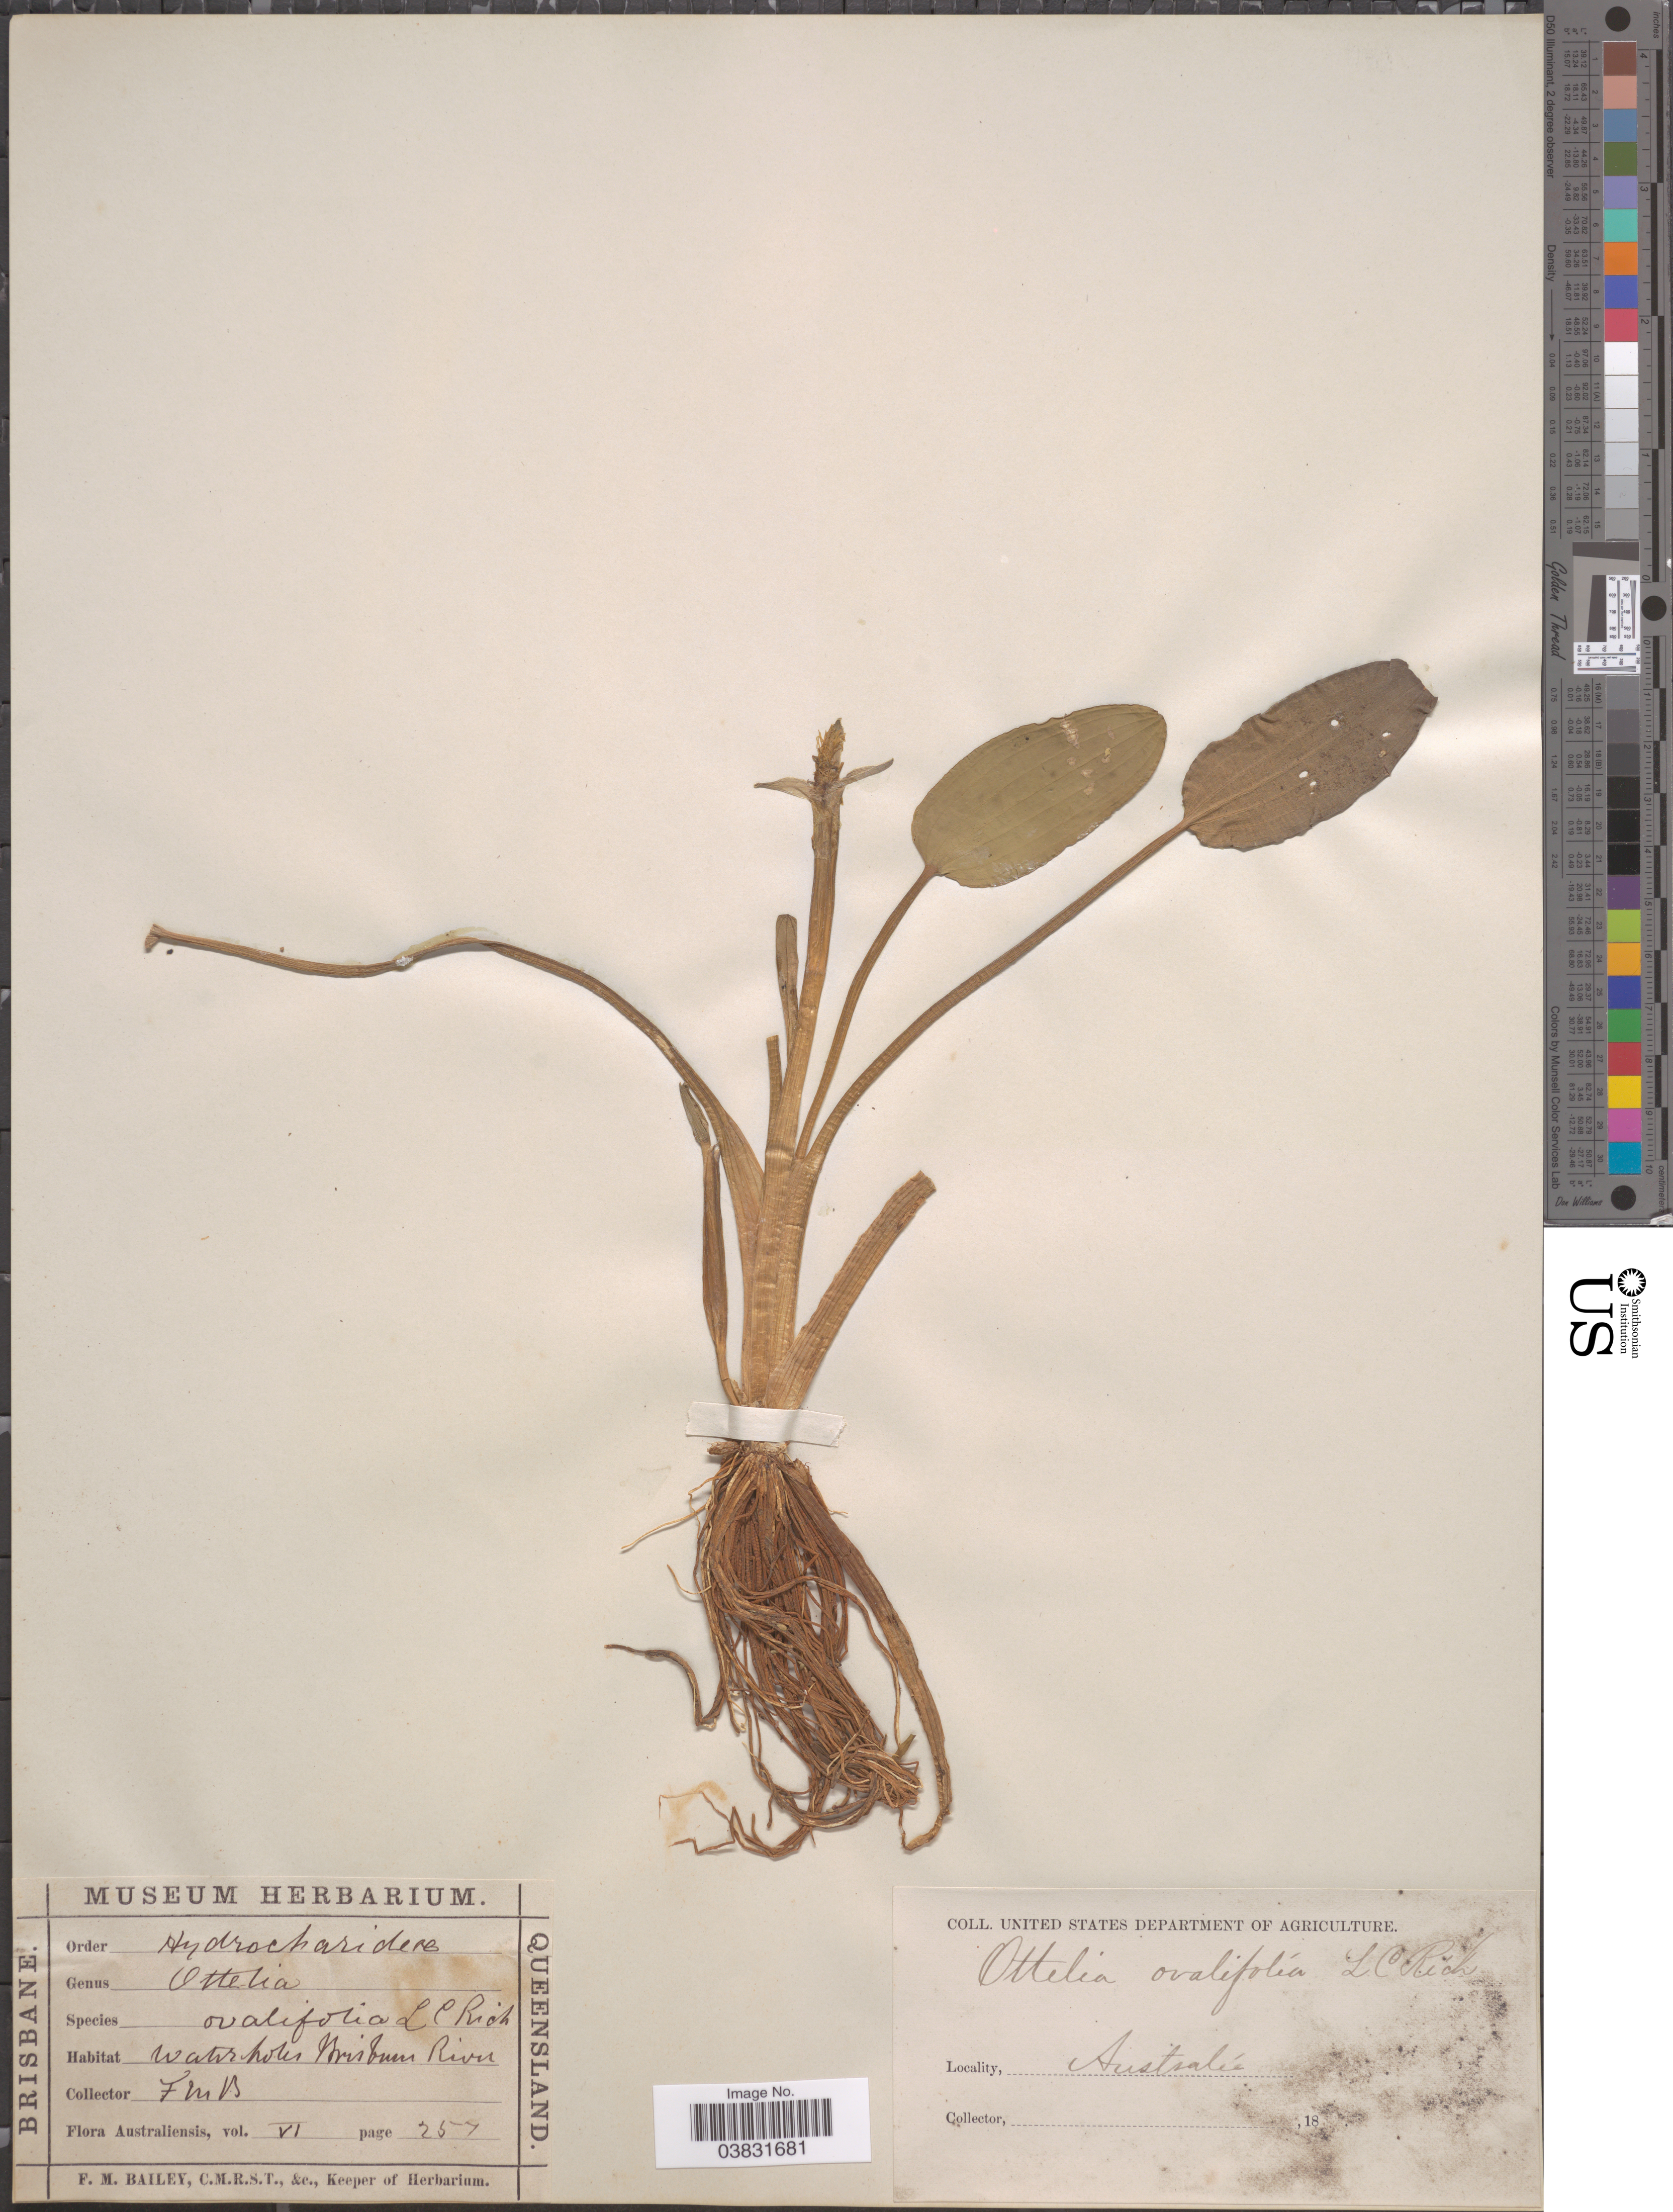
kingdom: Plantae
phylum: Tracheophyta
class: Liliopsida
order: Alismatales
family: Hydrocharitaceae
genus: Ottelia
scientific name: Ottelia ovalifolia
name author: (R. Br.) Rich.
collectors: F. M. Bailey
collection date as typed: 18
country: Australia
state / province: Queensland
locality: Waterholes Brisbane River.